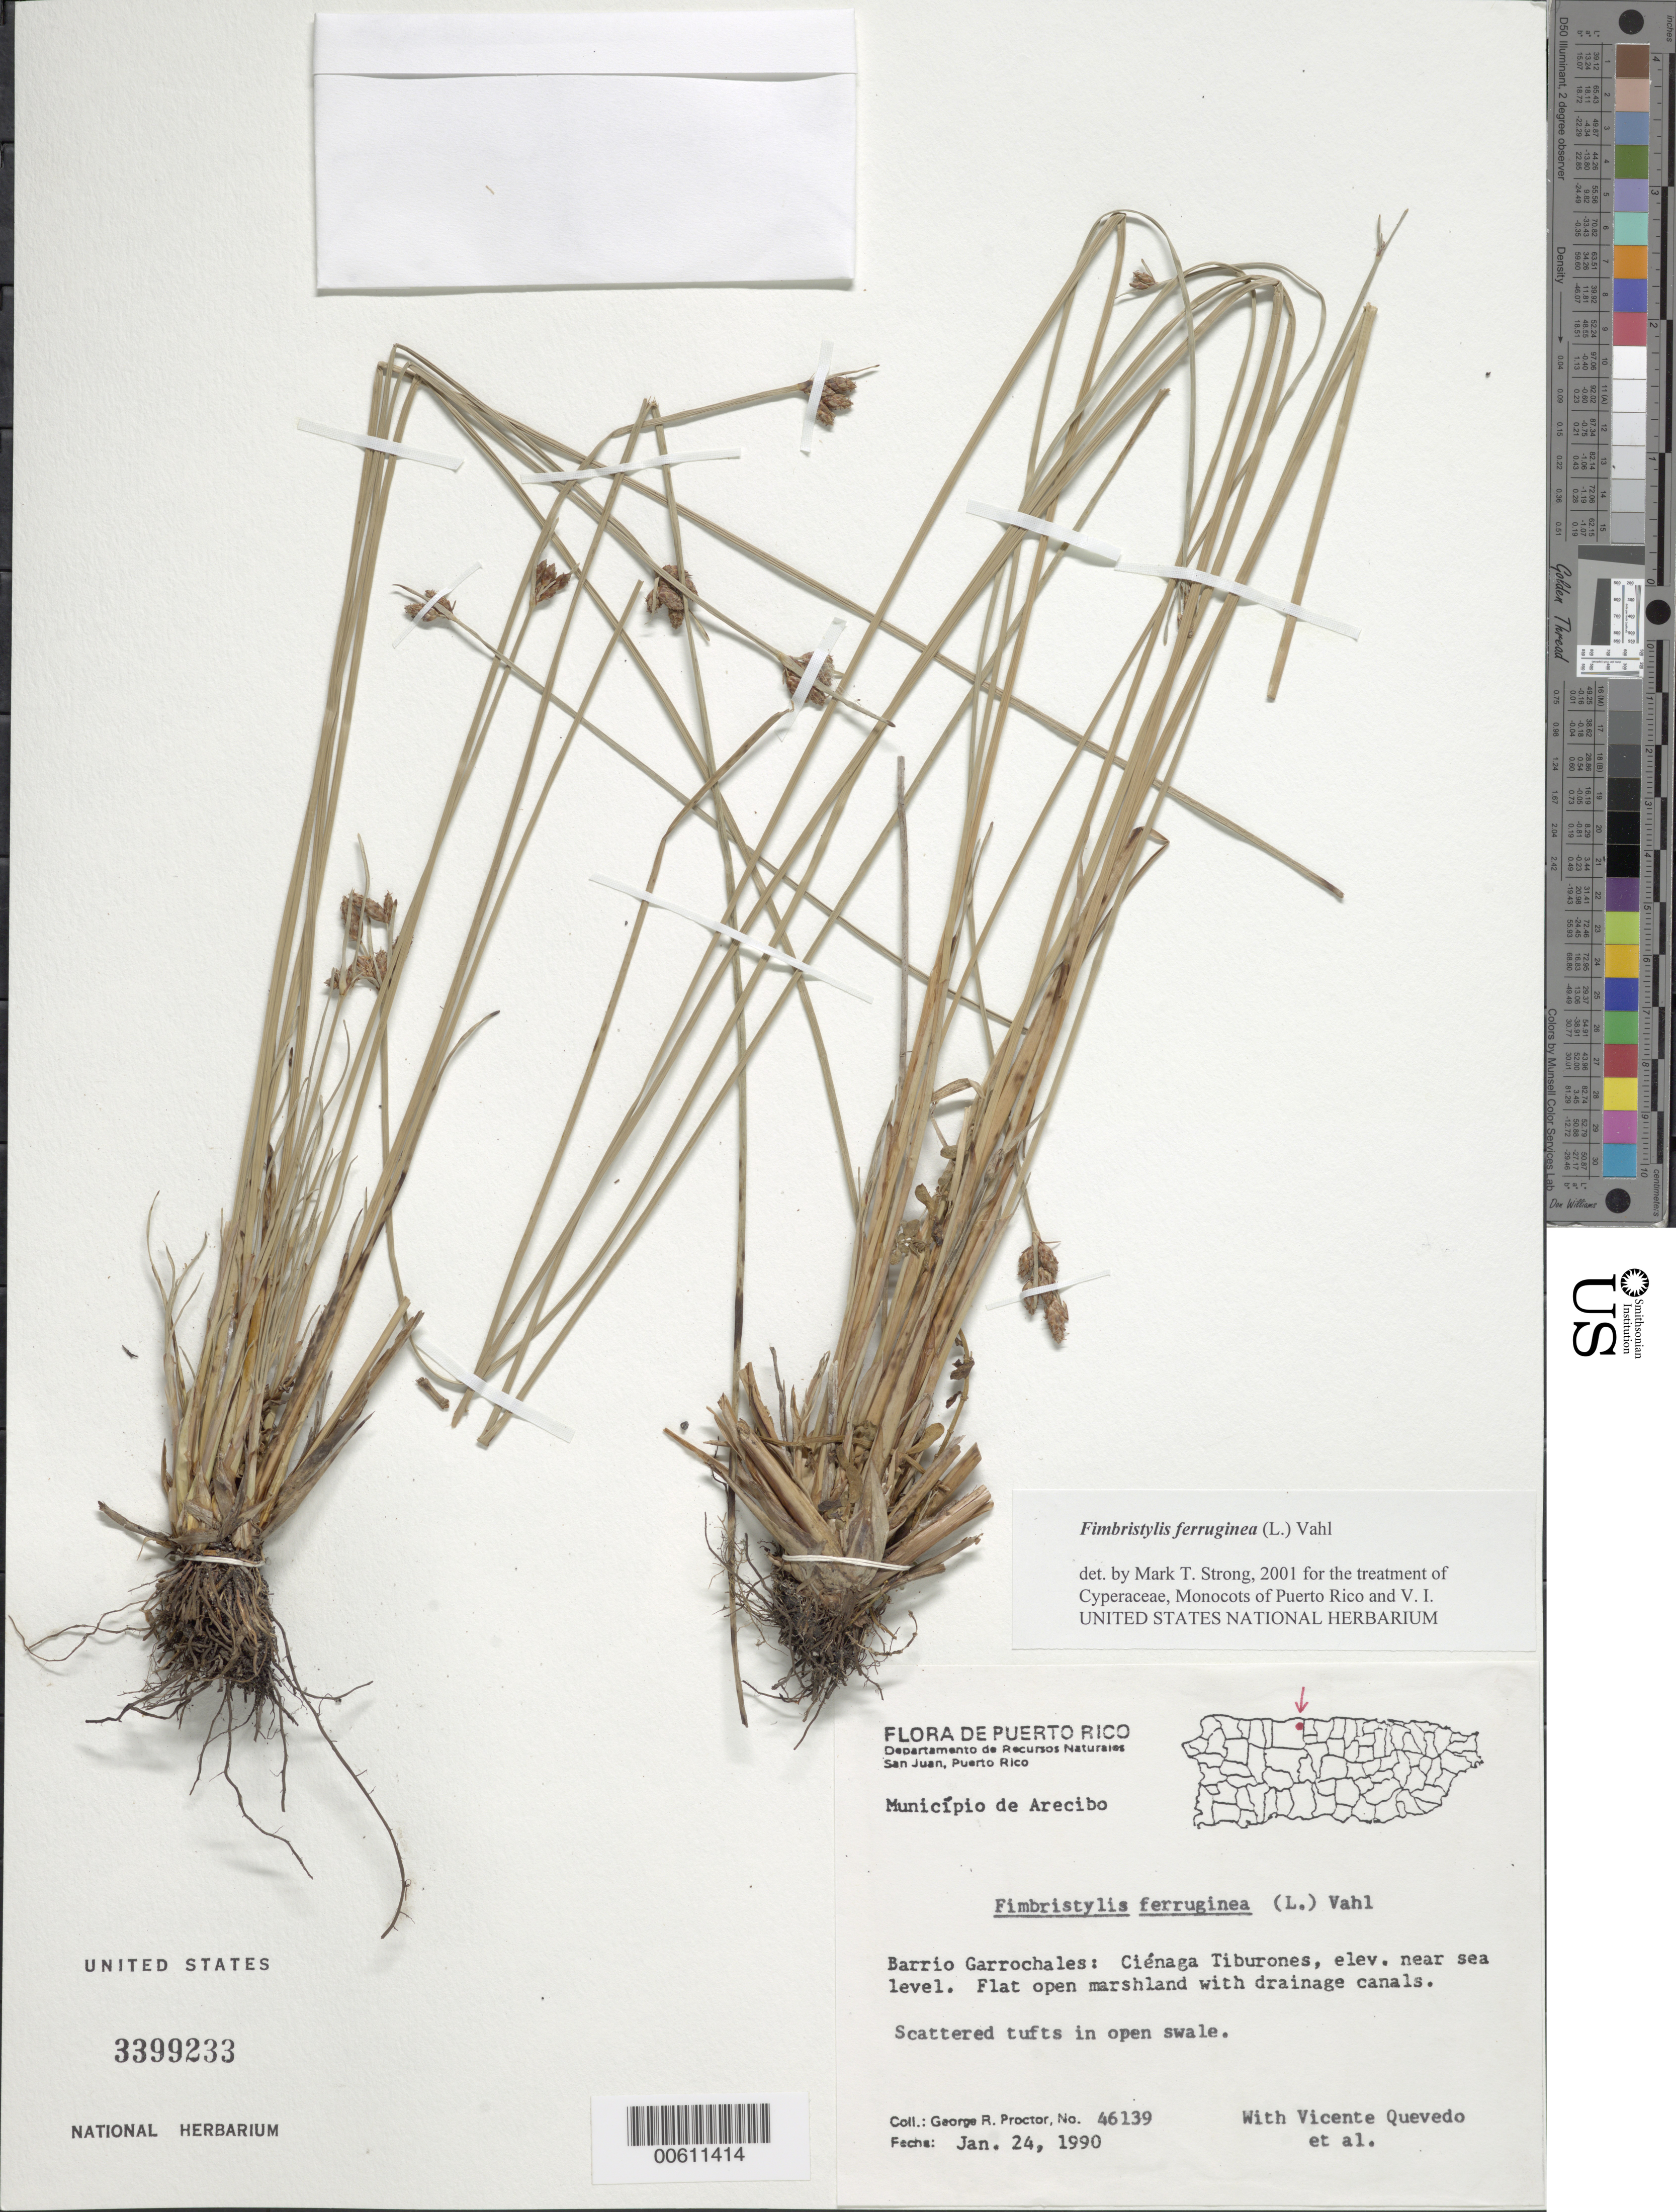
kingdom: Plantae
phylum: Tracheophyta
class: Liliopsida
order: Poales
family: Cyperaceae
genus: Fimbristylis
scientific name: Fimbristylis ferruginea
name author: (L.) Vahl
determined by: Strong, M. T., (US), Smithsonian Institution - National Museum of Natural History (UNITED STATES)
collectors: G. R. Proctor, V. Quevedo & et al.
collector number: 46139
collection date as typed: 24 Jan 1990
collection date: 1990-01-24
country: Puerto Rico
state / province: Arecibo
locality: Arecibo: Barrio Garrochales, Cienaga Tiburones.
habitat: Flat open marshland with drainage canals; in open swale.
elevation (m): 0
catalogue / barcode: US 3399233